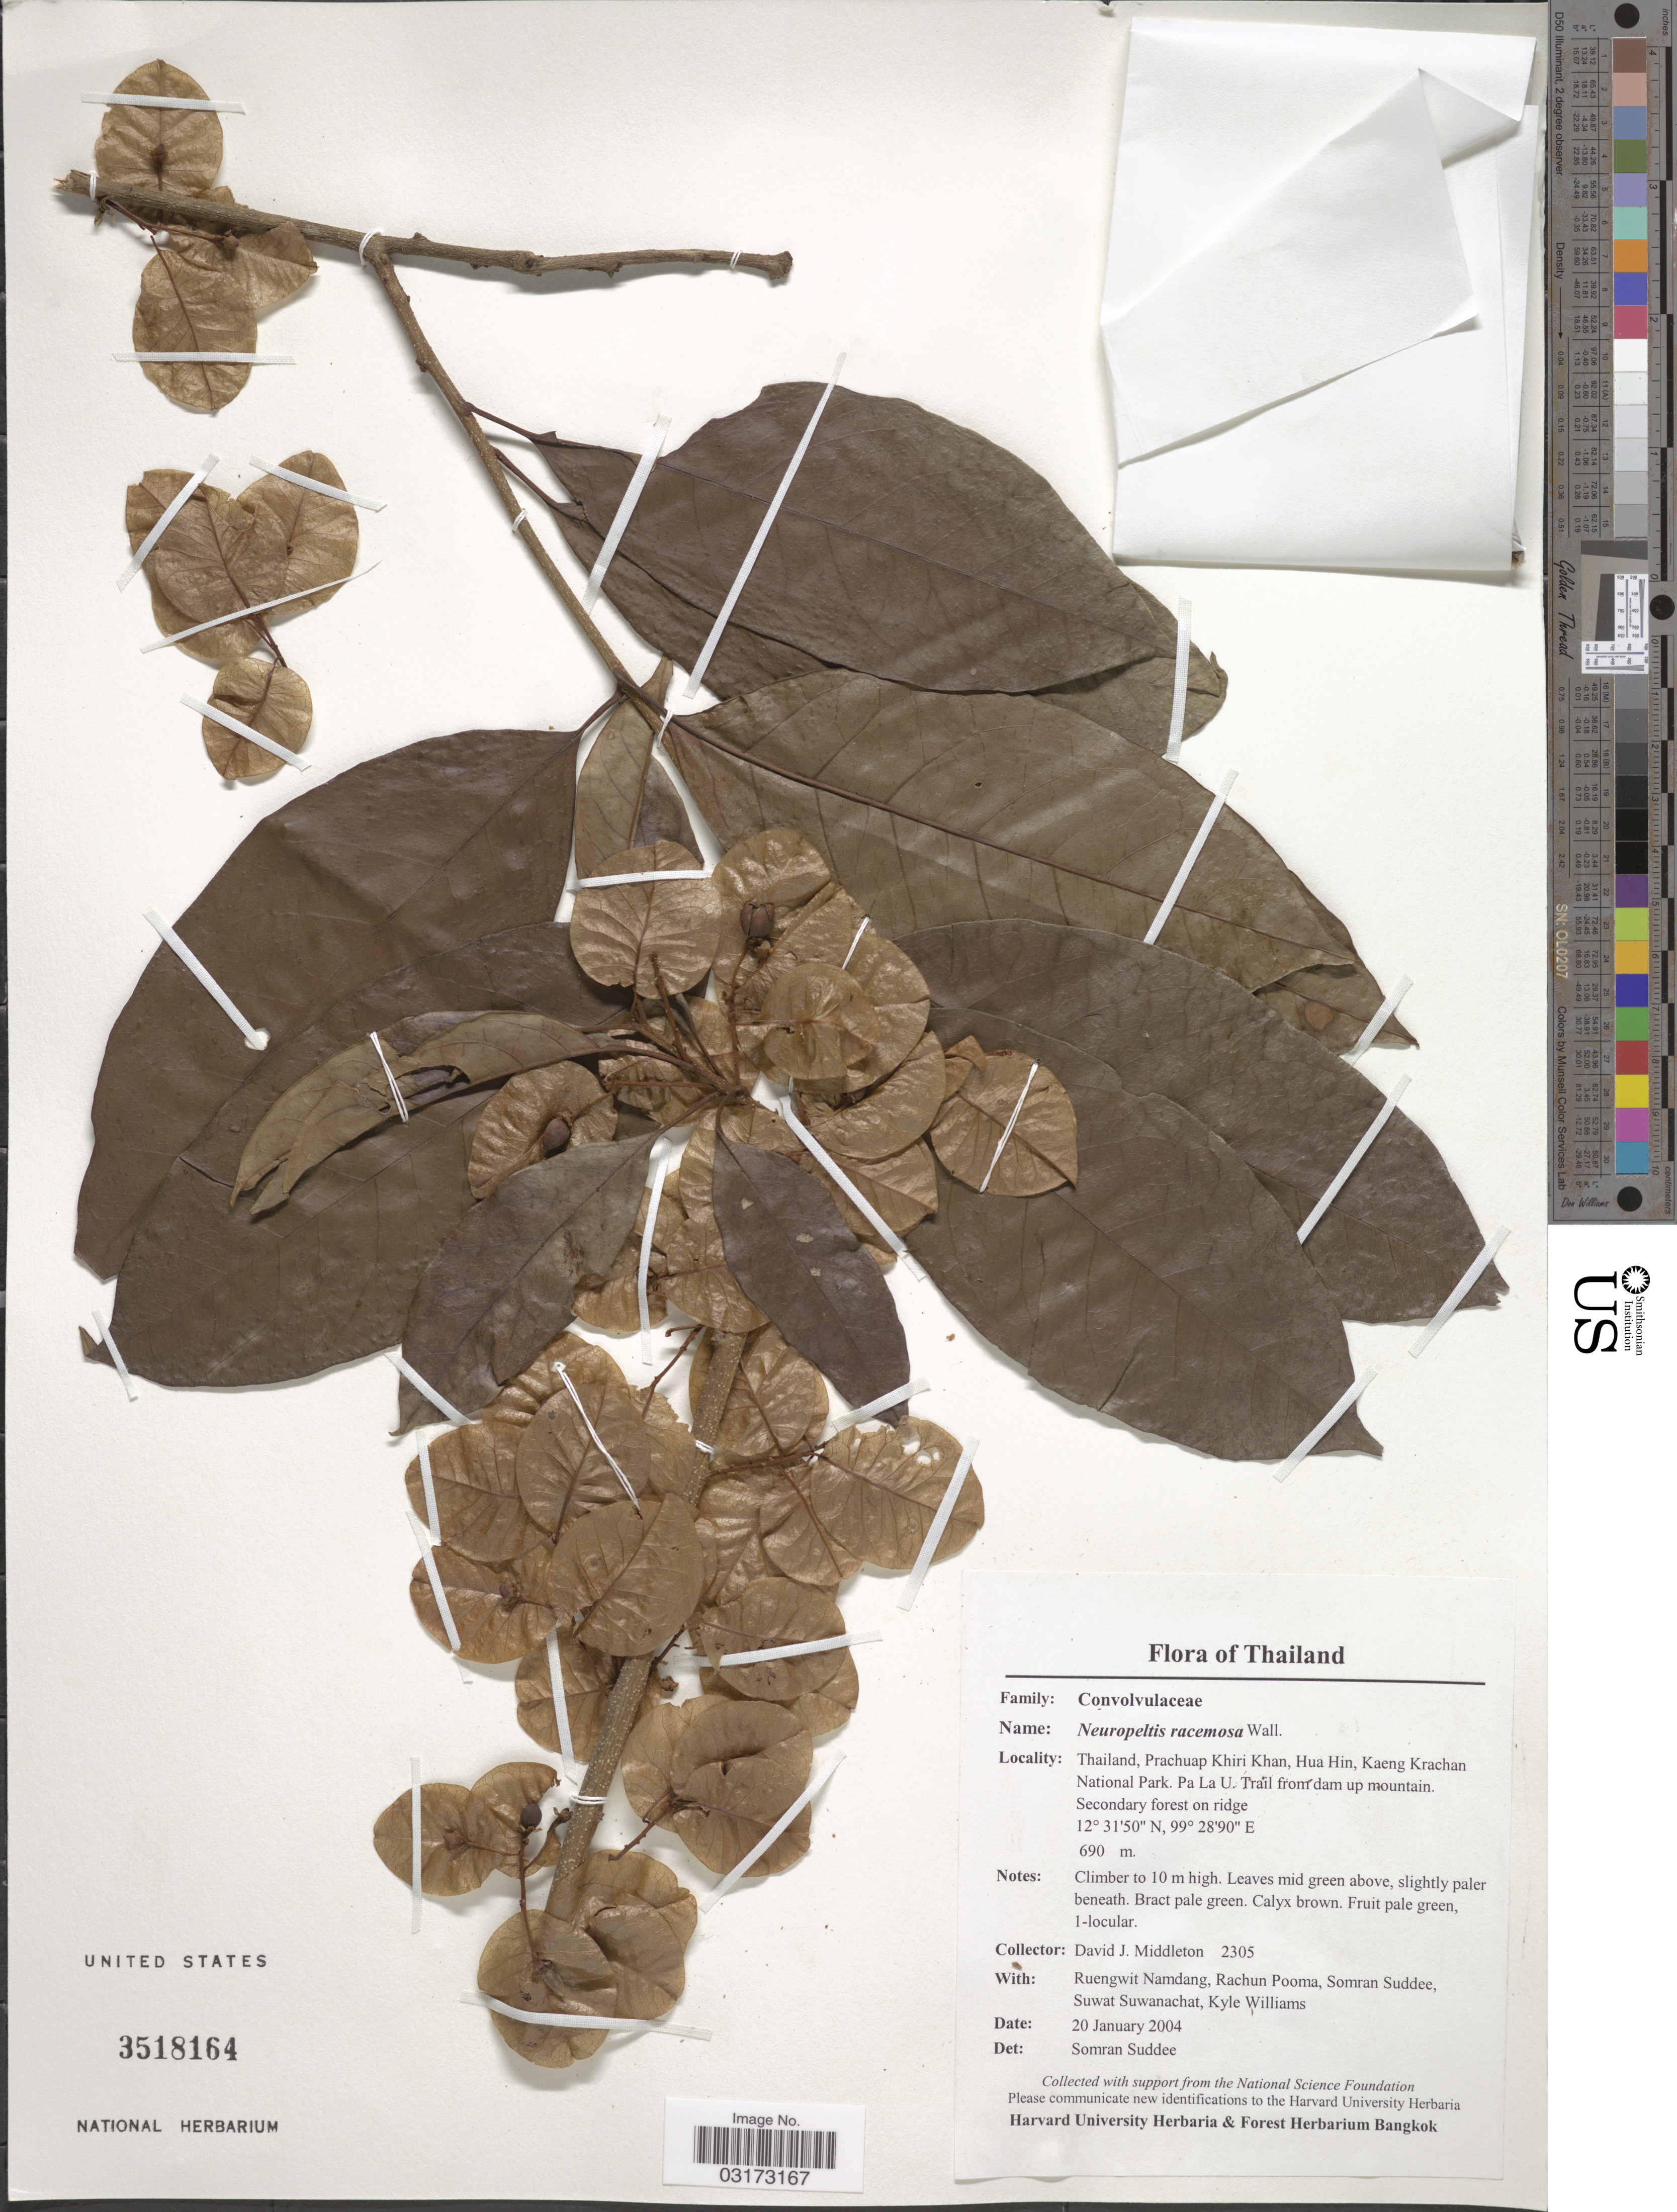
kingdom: Plantae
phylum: Tracheophyta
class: Magnoliopsida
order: Solanales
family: Convolvulaceae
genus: Neuropeltis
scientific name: Neuropeltis racemosa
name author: Wall.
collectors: D. J. Middleton, R. Namdang, R. Pooma, S. Suddee & et al.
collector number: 2305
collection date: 2004-01-20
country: Thailand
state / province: Prachuap Khiri Khan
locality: Hua Hin, Kaeng Krachan National Park. Pa La U. Trail from dam up mountain.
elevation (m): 690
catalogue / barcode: US 3518164